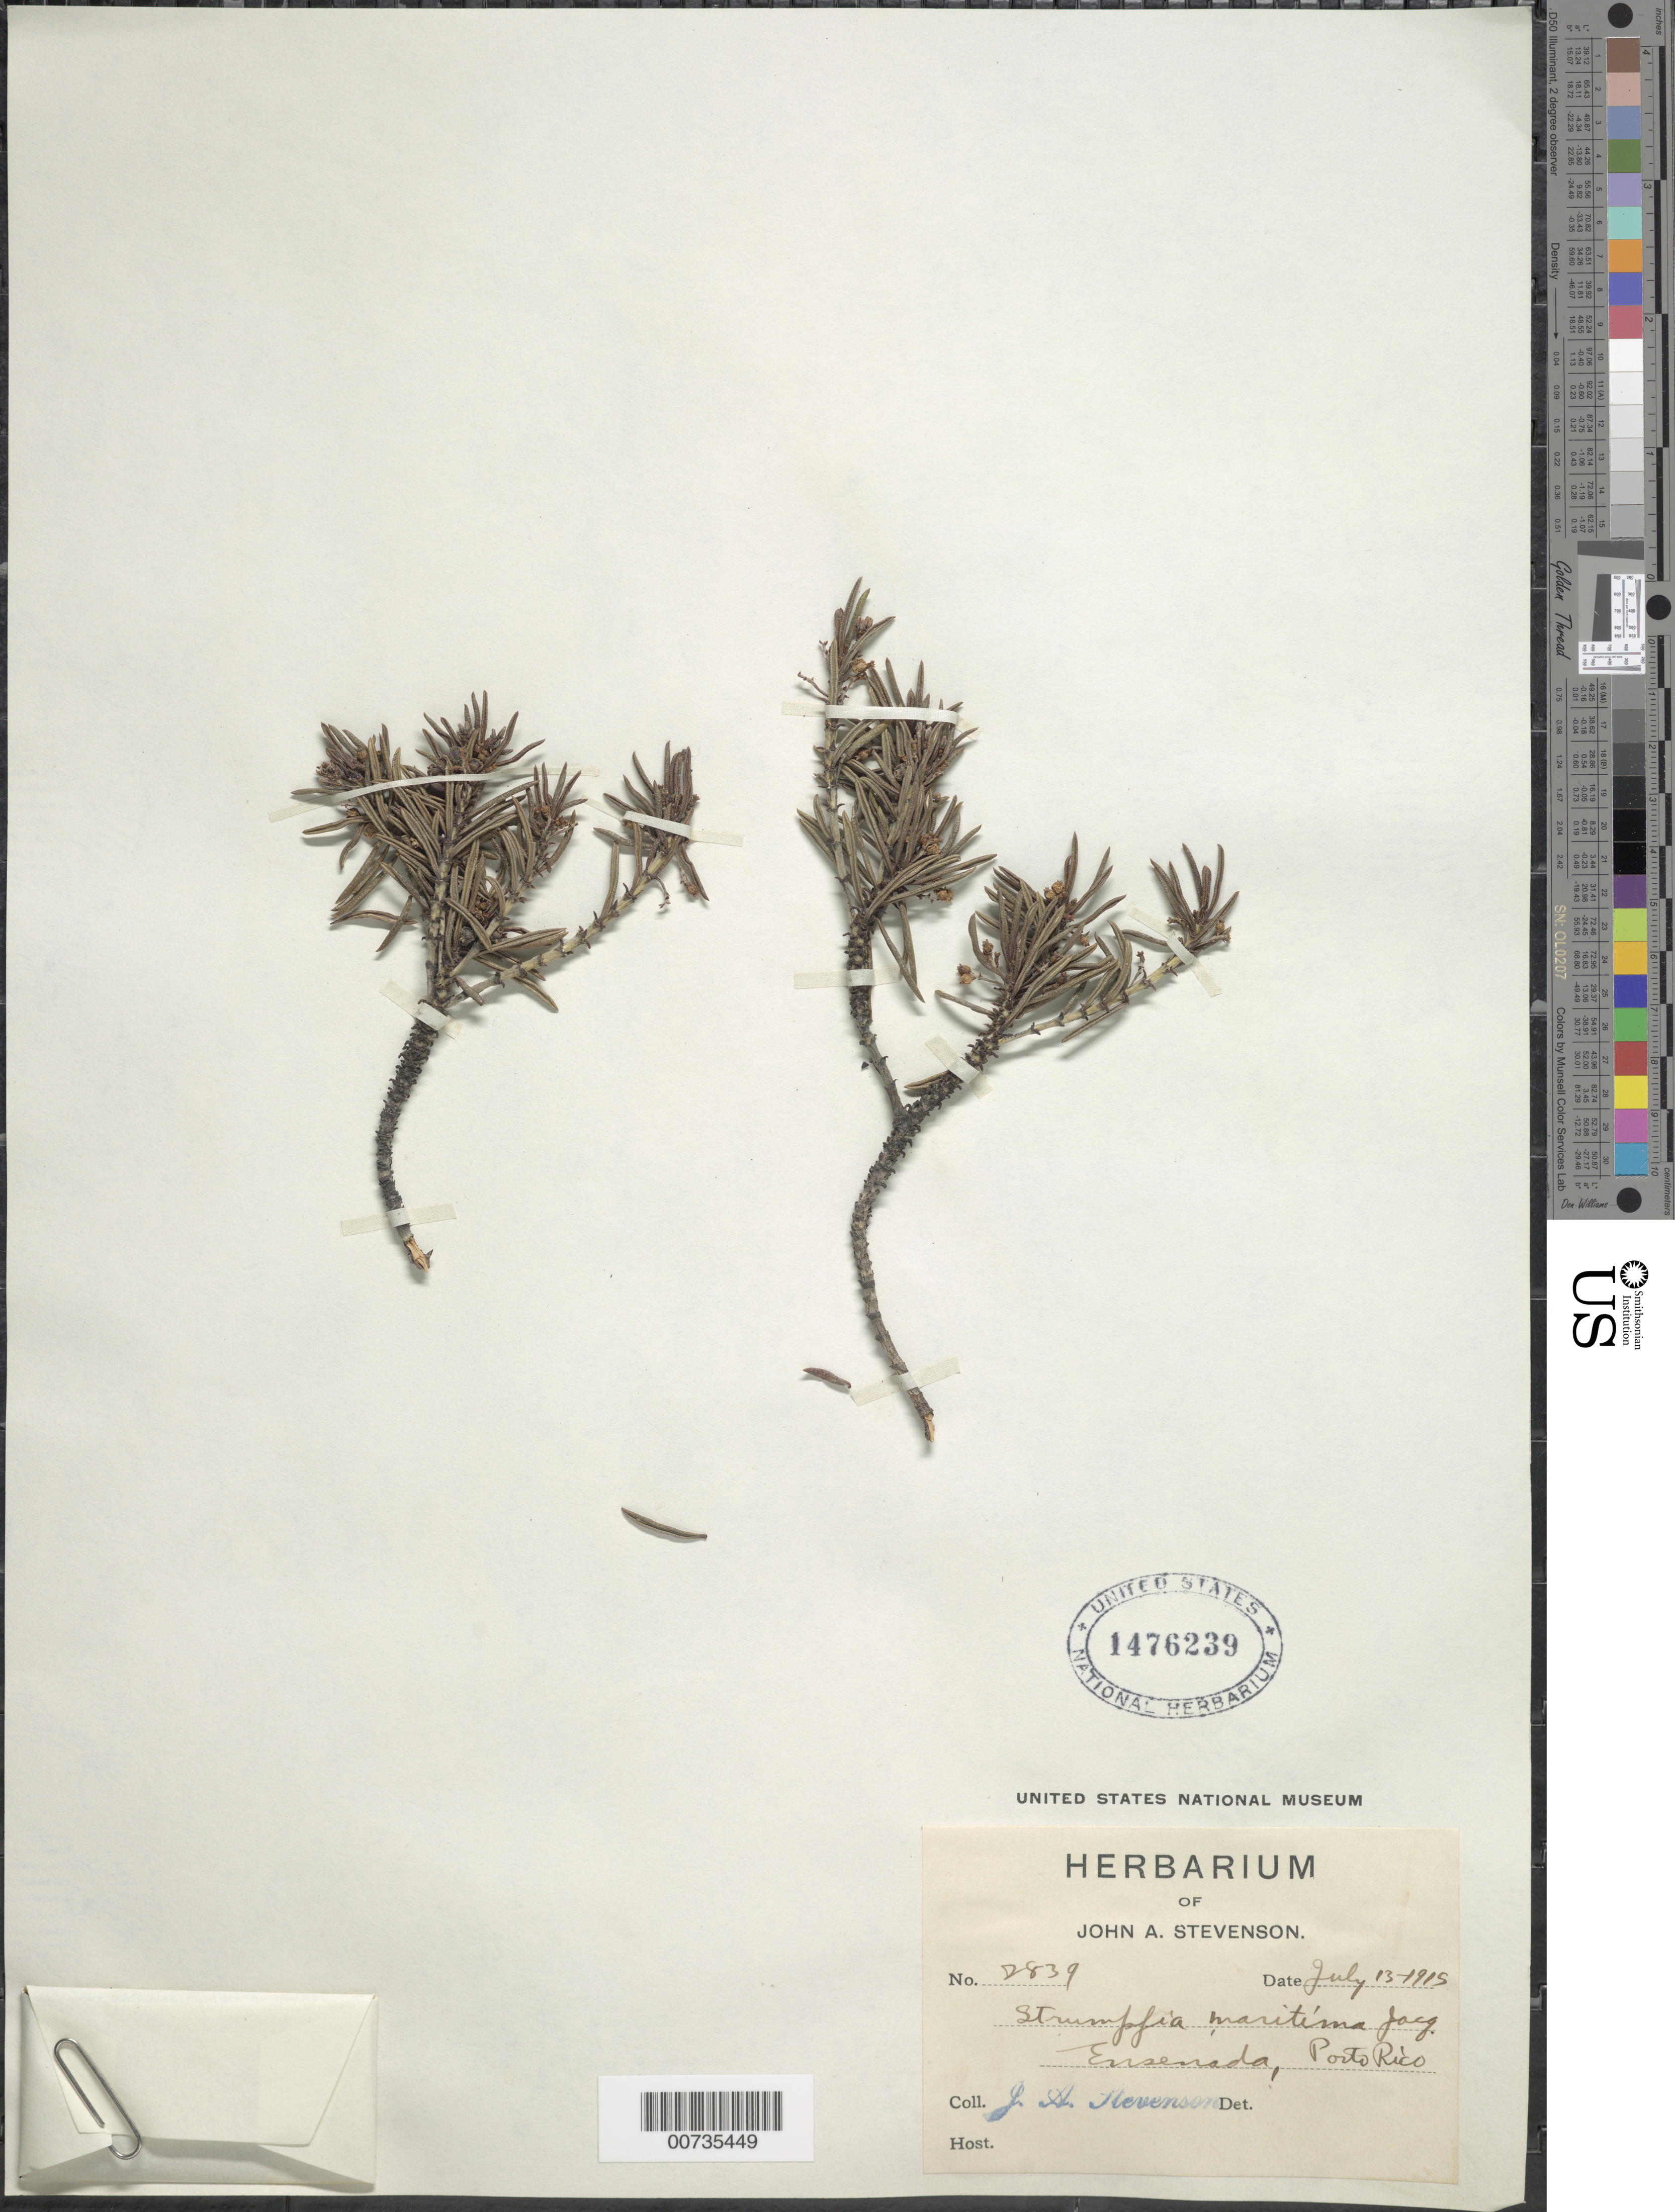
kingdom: Plantae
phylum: Tracheophyta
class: Magnoliopsida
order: Gentianales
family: Rubiaceae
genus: Strumpfia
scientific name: Strumpfia maritima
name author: Jacq.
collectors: J. Stevenson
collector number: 2839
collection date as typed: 13 Jul 1915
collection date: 1915-07-13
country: Puerto Rico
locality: Ensenada.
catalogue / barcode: US 1476239